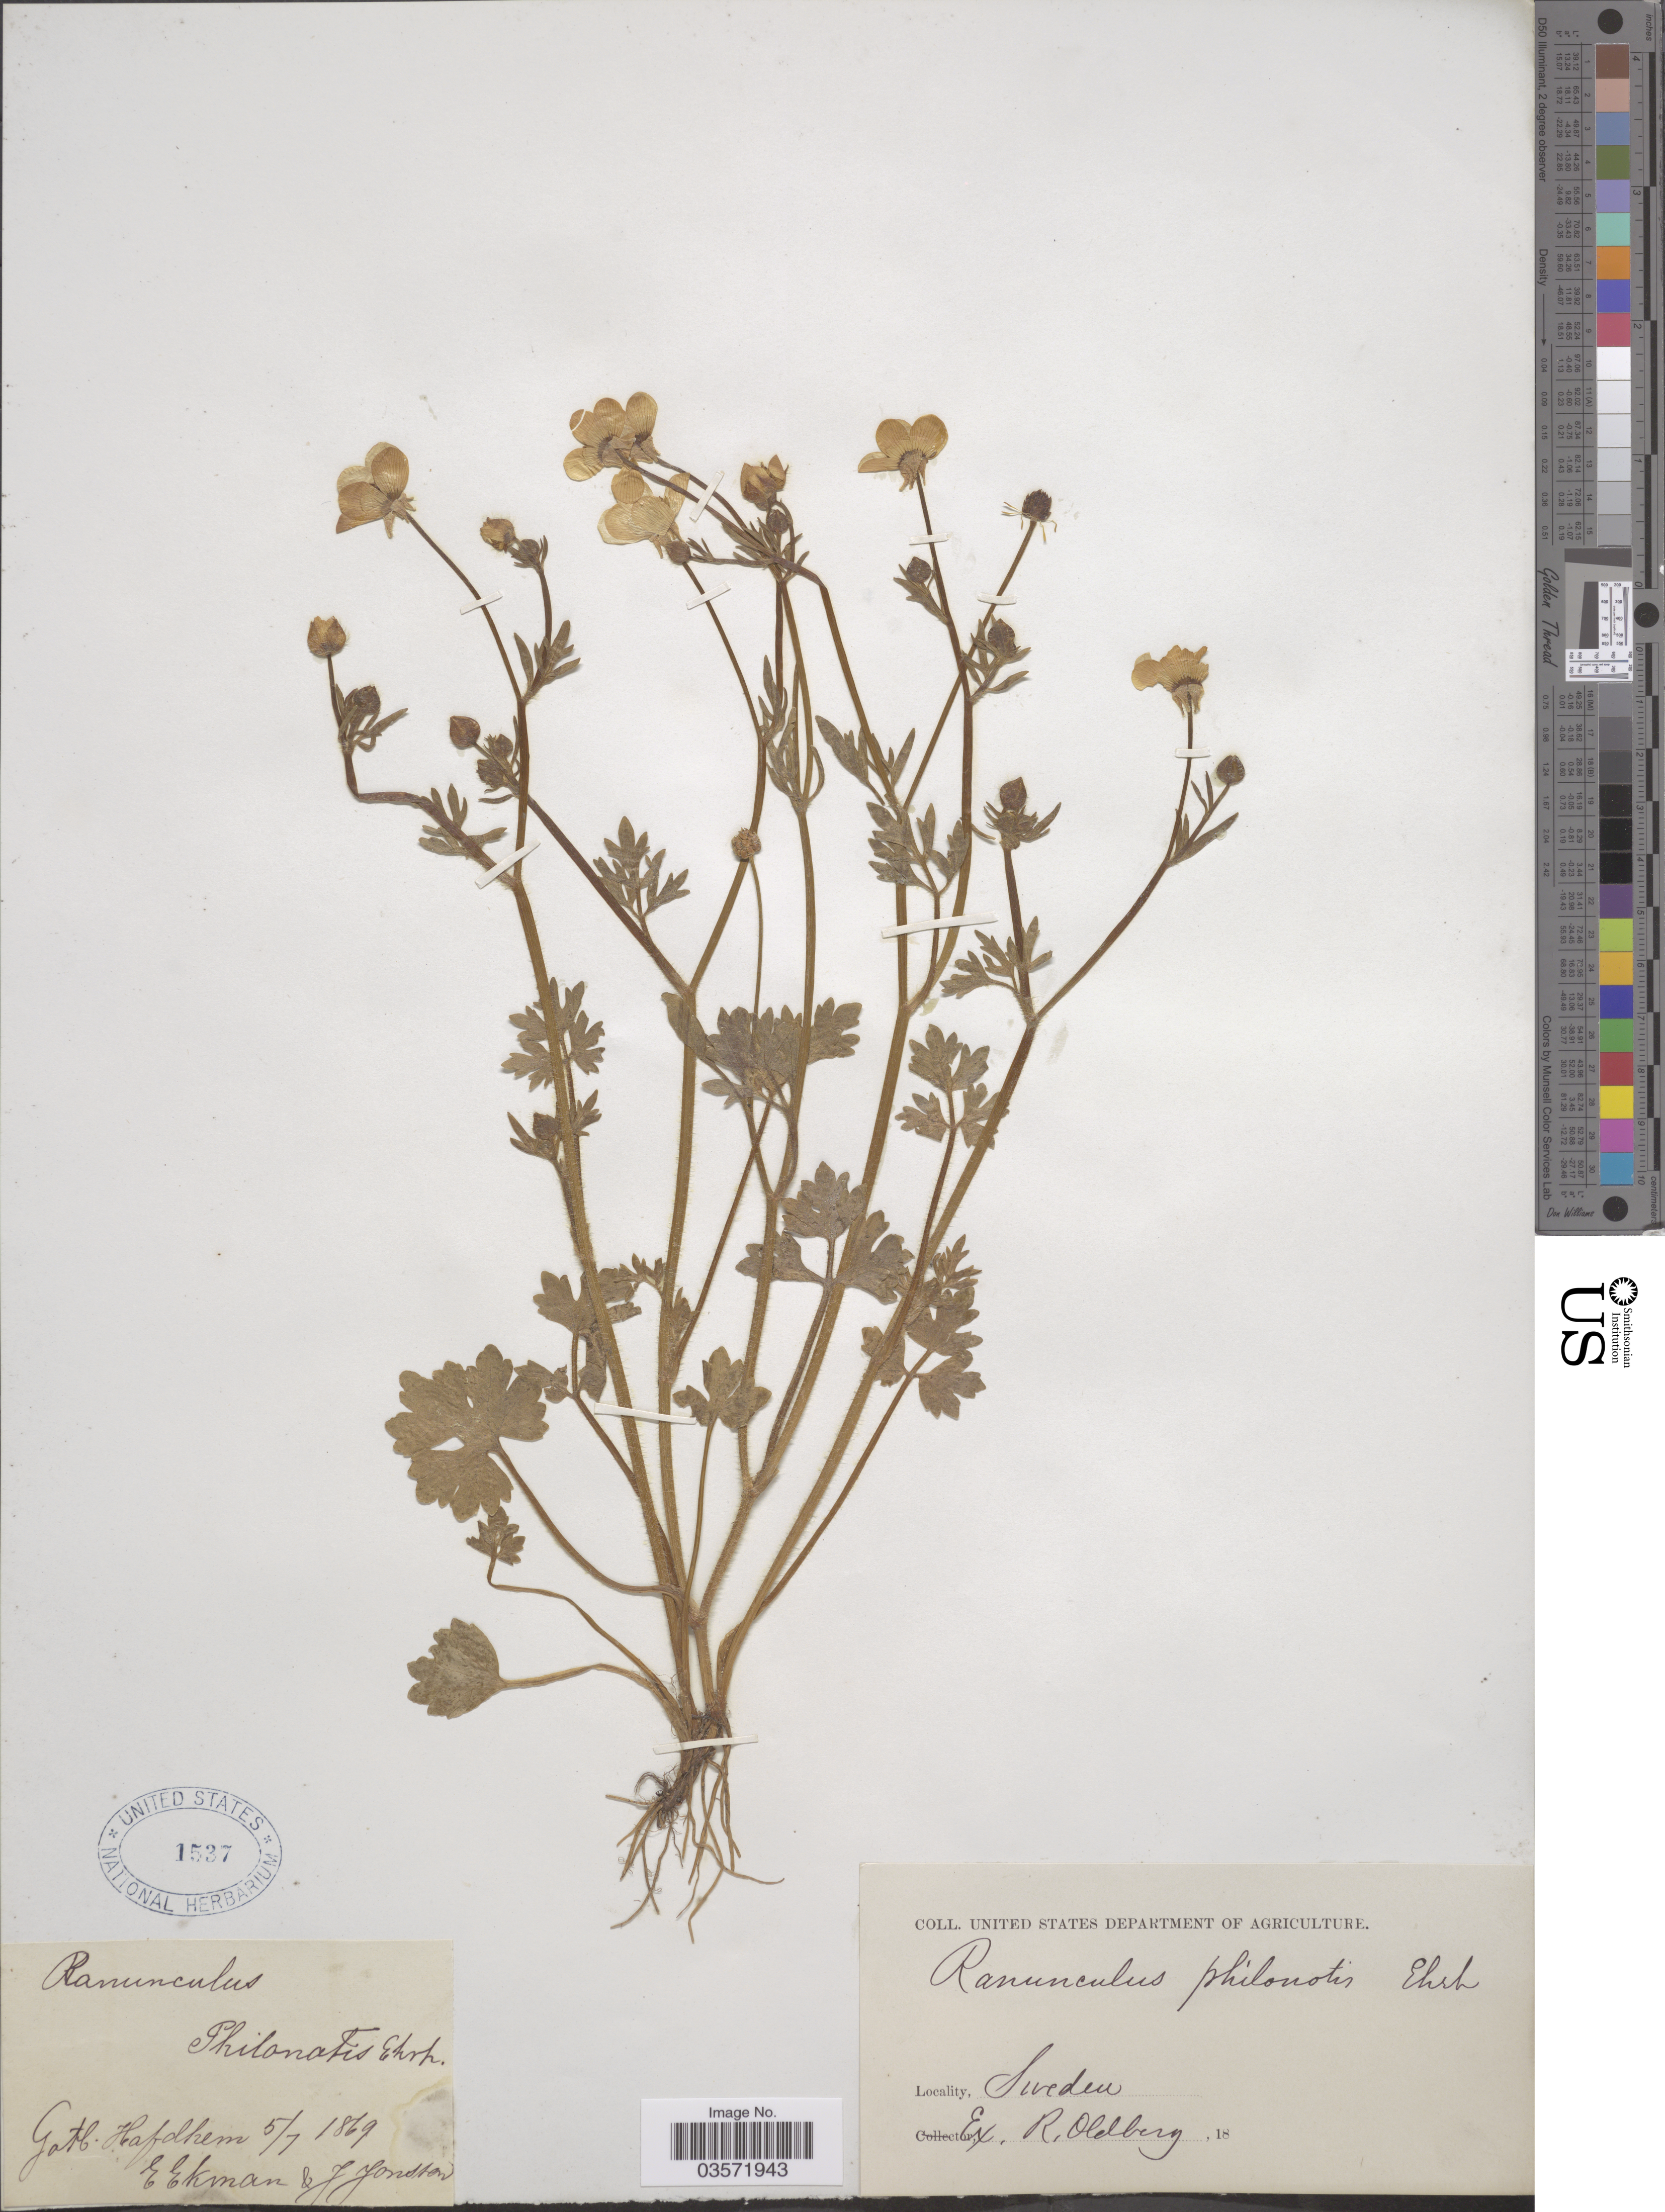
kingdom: Plantae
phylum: Tracheophyta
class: Magnoliopsida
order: Ranunculales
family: Ranunculaceae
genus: Ranunculus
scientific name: Ranunculus philonotis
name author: Ehrh.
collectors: E. Ekman & J. Jonsson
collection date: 1869-07-05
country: Sweden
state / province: Gotland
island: Gotland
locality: Gotl. Hafdhem.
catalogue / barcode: US 1537